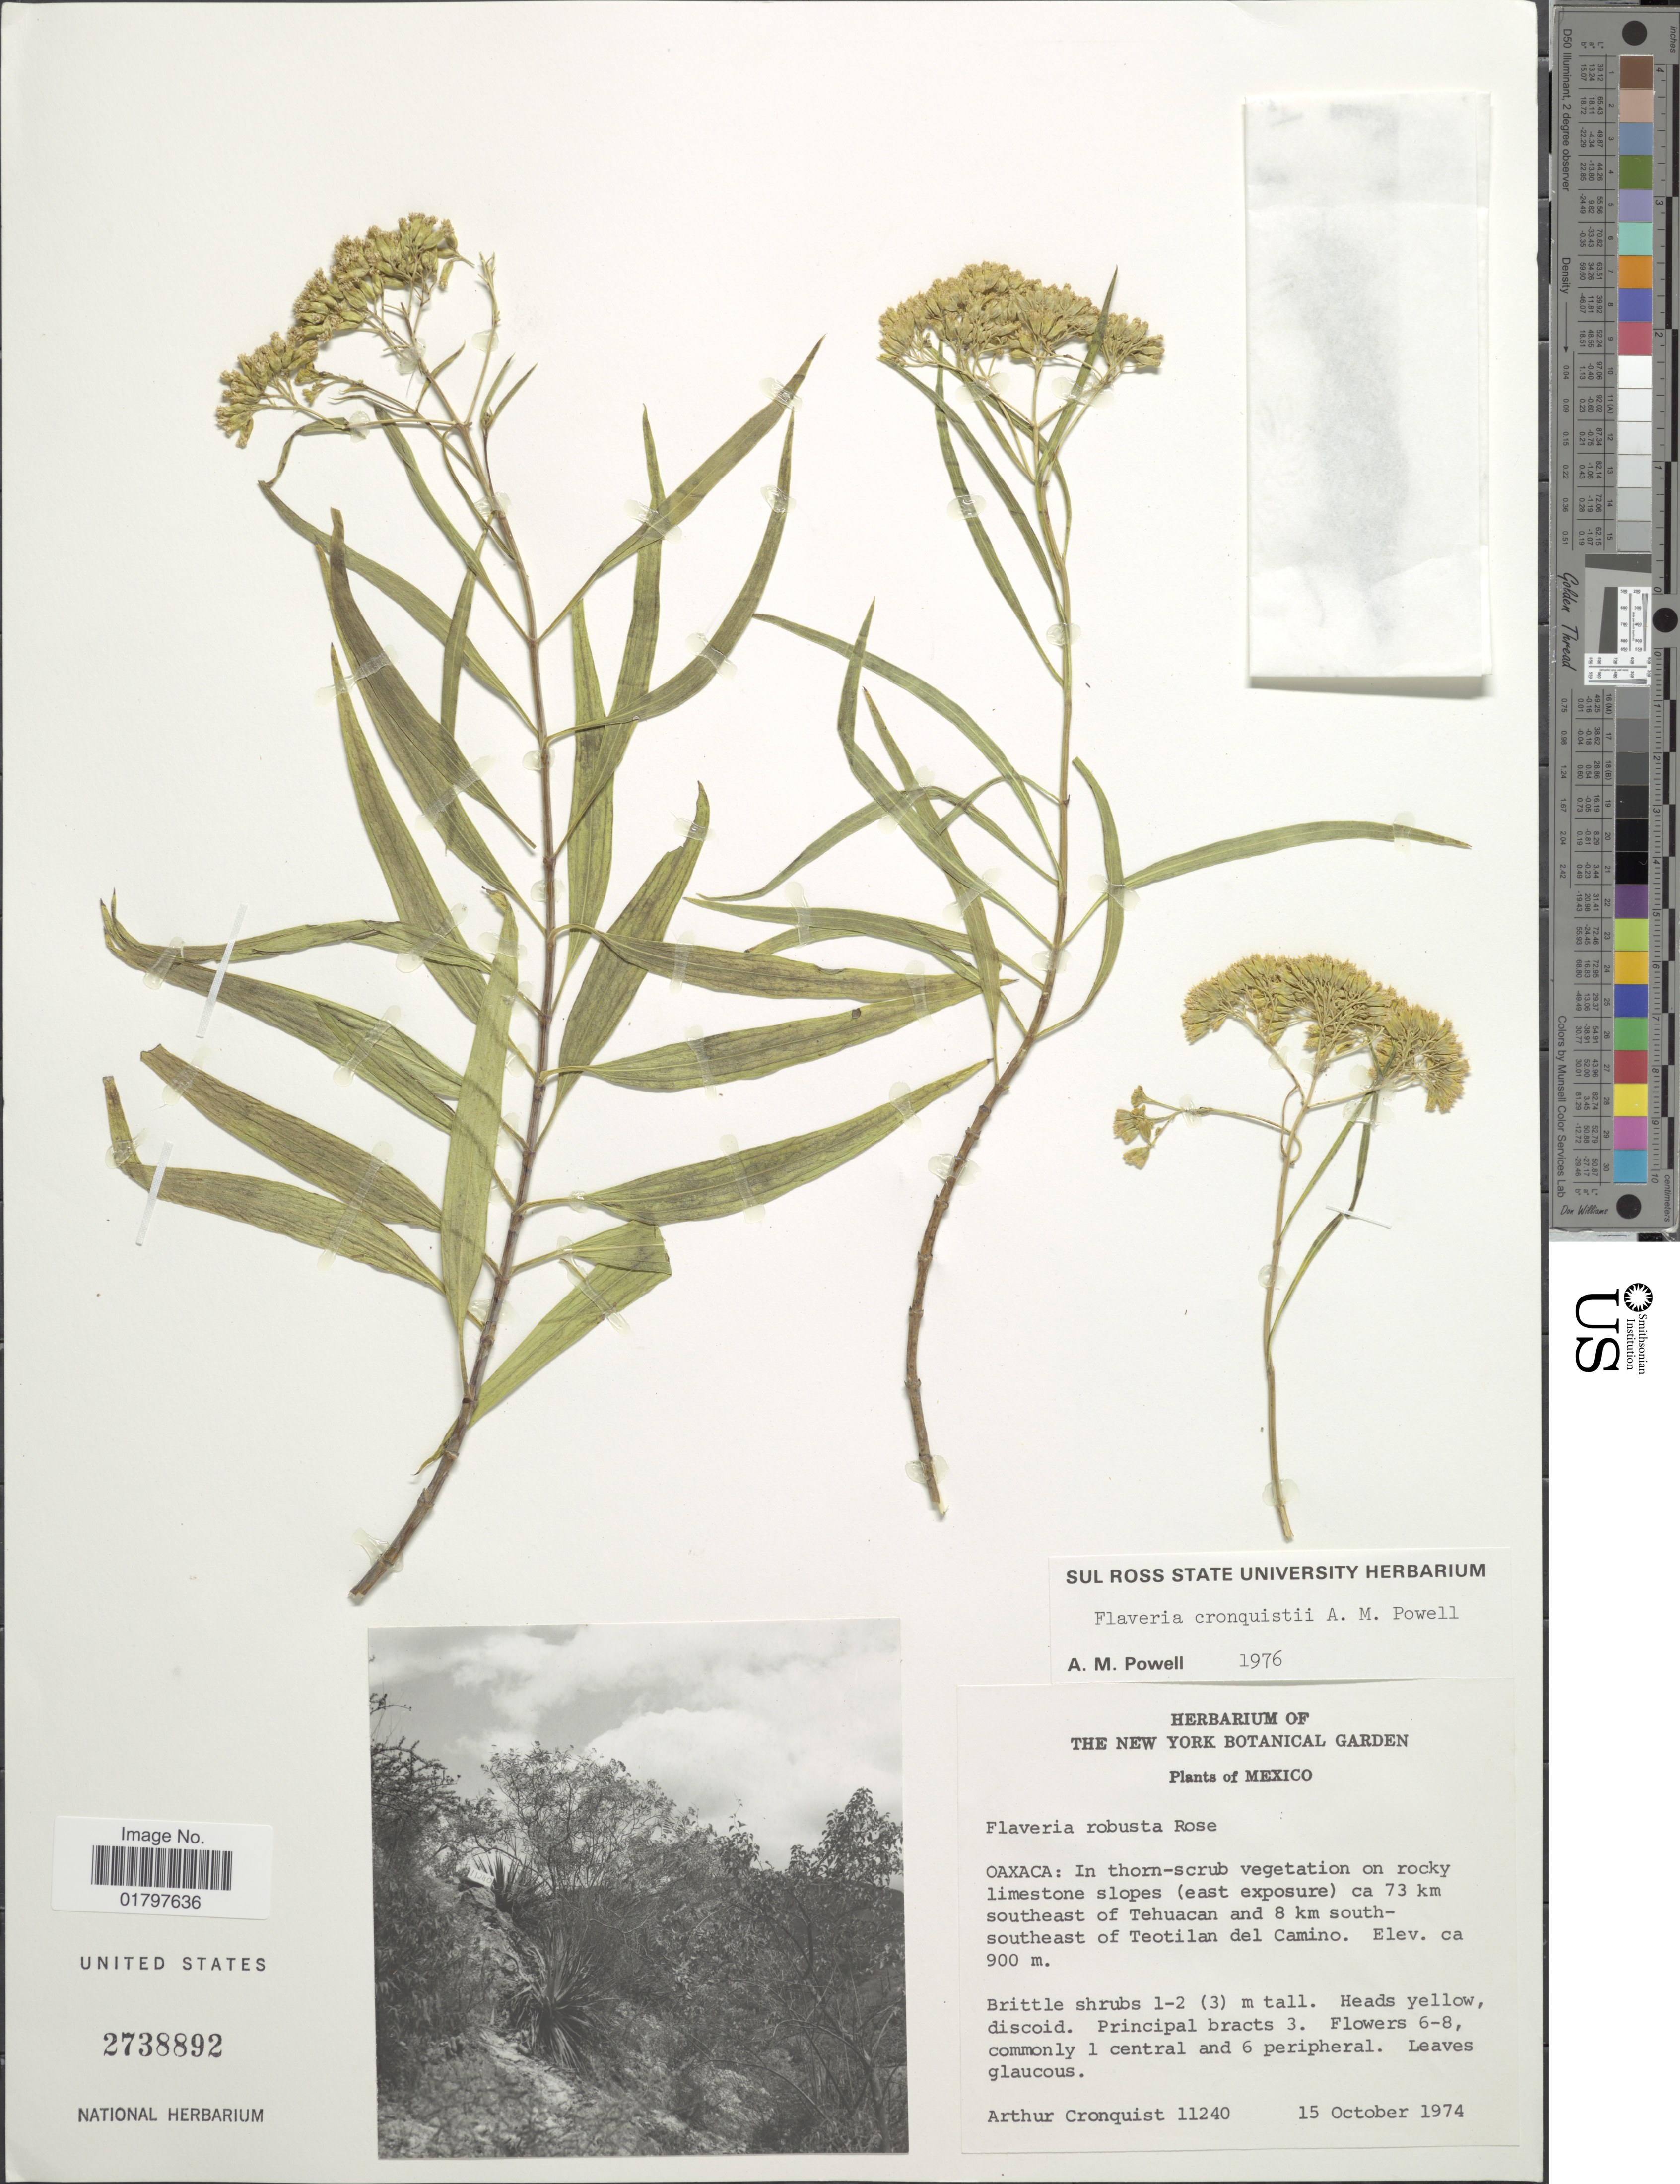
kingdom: Plantae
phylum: Tracheophyta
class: Magnoliopsida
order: Asterales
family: Asteraceae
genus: Flaveria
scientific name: Flaveria cronquistii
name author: A.M. Powell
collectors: A. J. Cronquist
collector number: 11240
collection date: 1974-10-15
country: Mexico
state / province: Oaxaca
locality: Oaxaca: In thorn-scrub vegetation on rocky limestone slopes (east exposure) ca 73 km southeast of Tehuacan and 8 km south-southeast of Teotilan del Camino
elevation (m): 900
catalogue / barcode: US 2738892